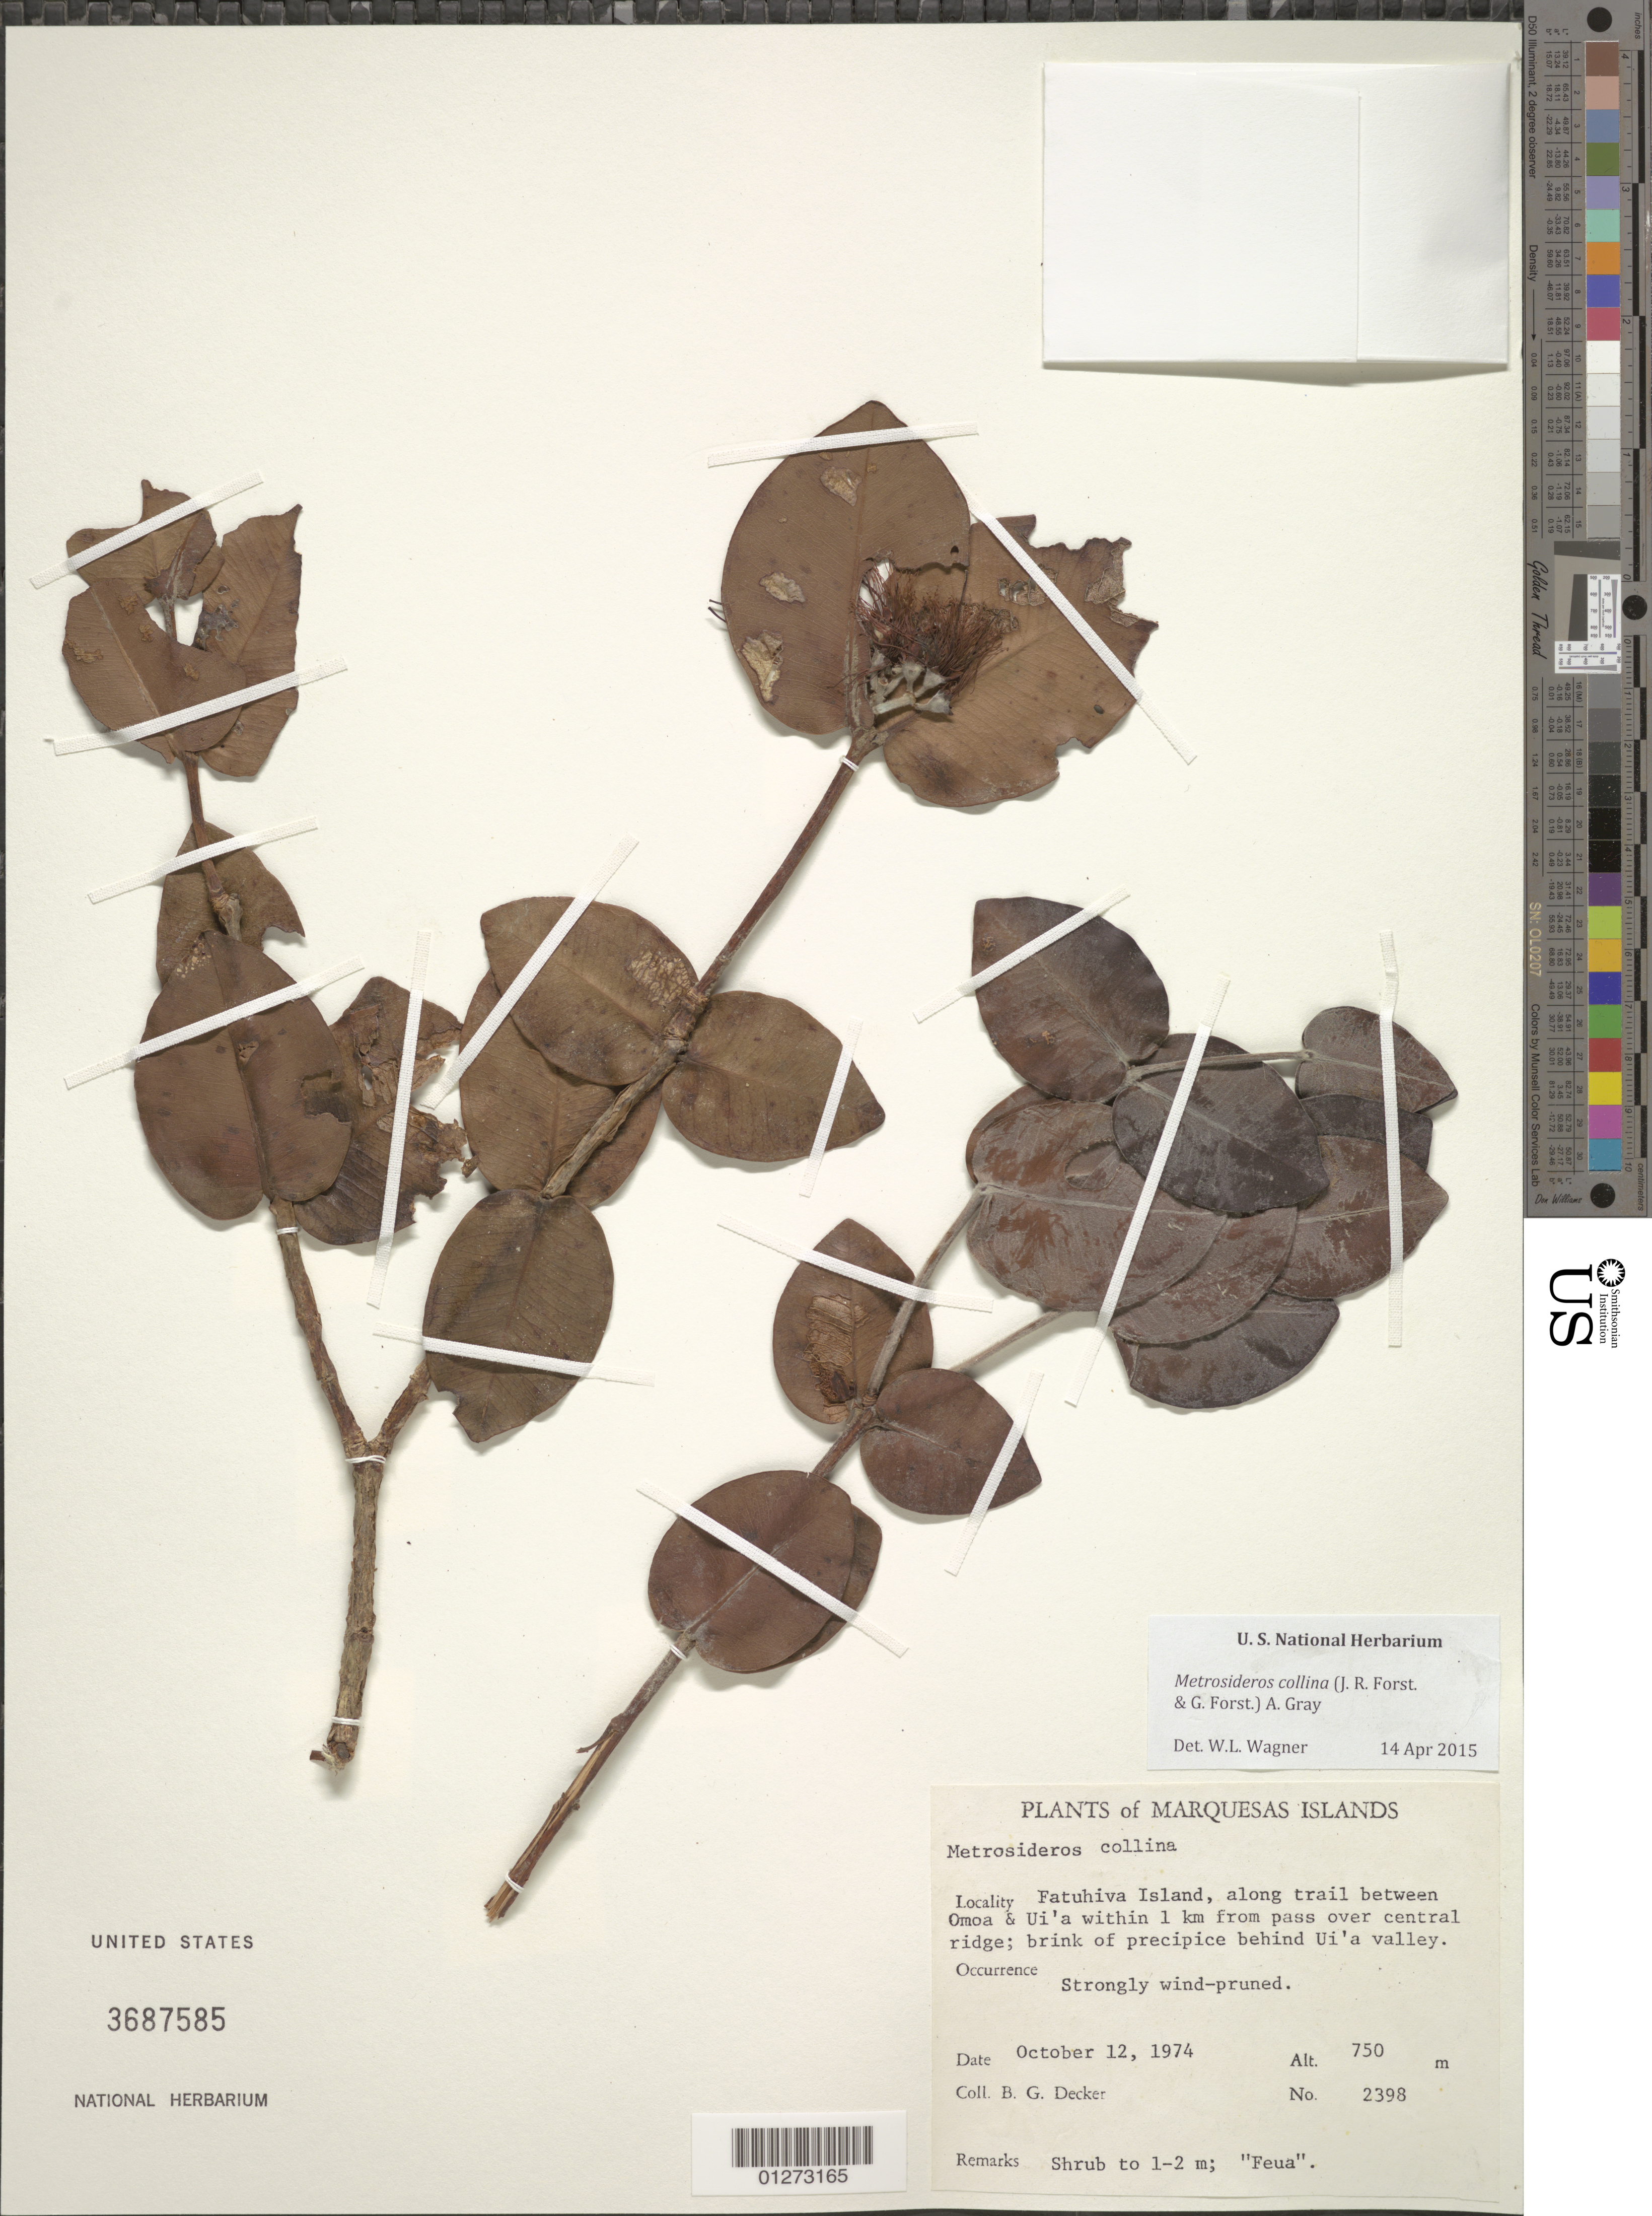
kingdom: Plantae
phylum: Tracheophyta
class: Magnoliopsida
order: Myrtales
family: Myrtaceae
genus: Metrosideros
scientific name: Metrosideros collina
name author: (J.R. Forst. & G. Forst.) A. Gray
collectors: B. G. Decker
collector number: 2398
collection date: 1974-10-12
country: French Polynesia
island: Fatu Hiva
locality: trail between 'Omo'a and Ui'a, within 1km from pass over central ridge; brink of precipice behind Ui'a valley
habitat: wind swept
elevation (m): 750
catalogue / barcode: US 3687585